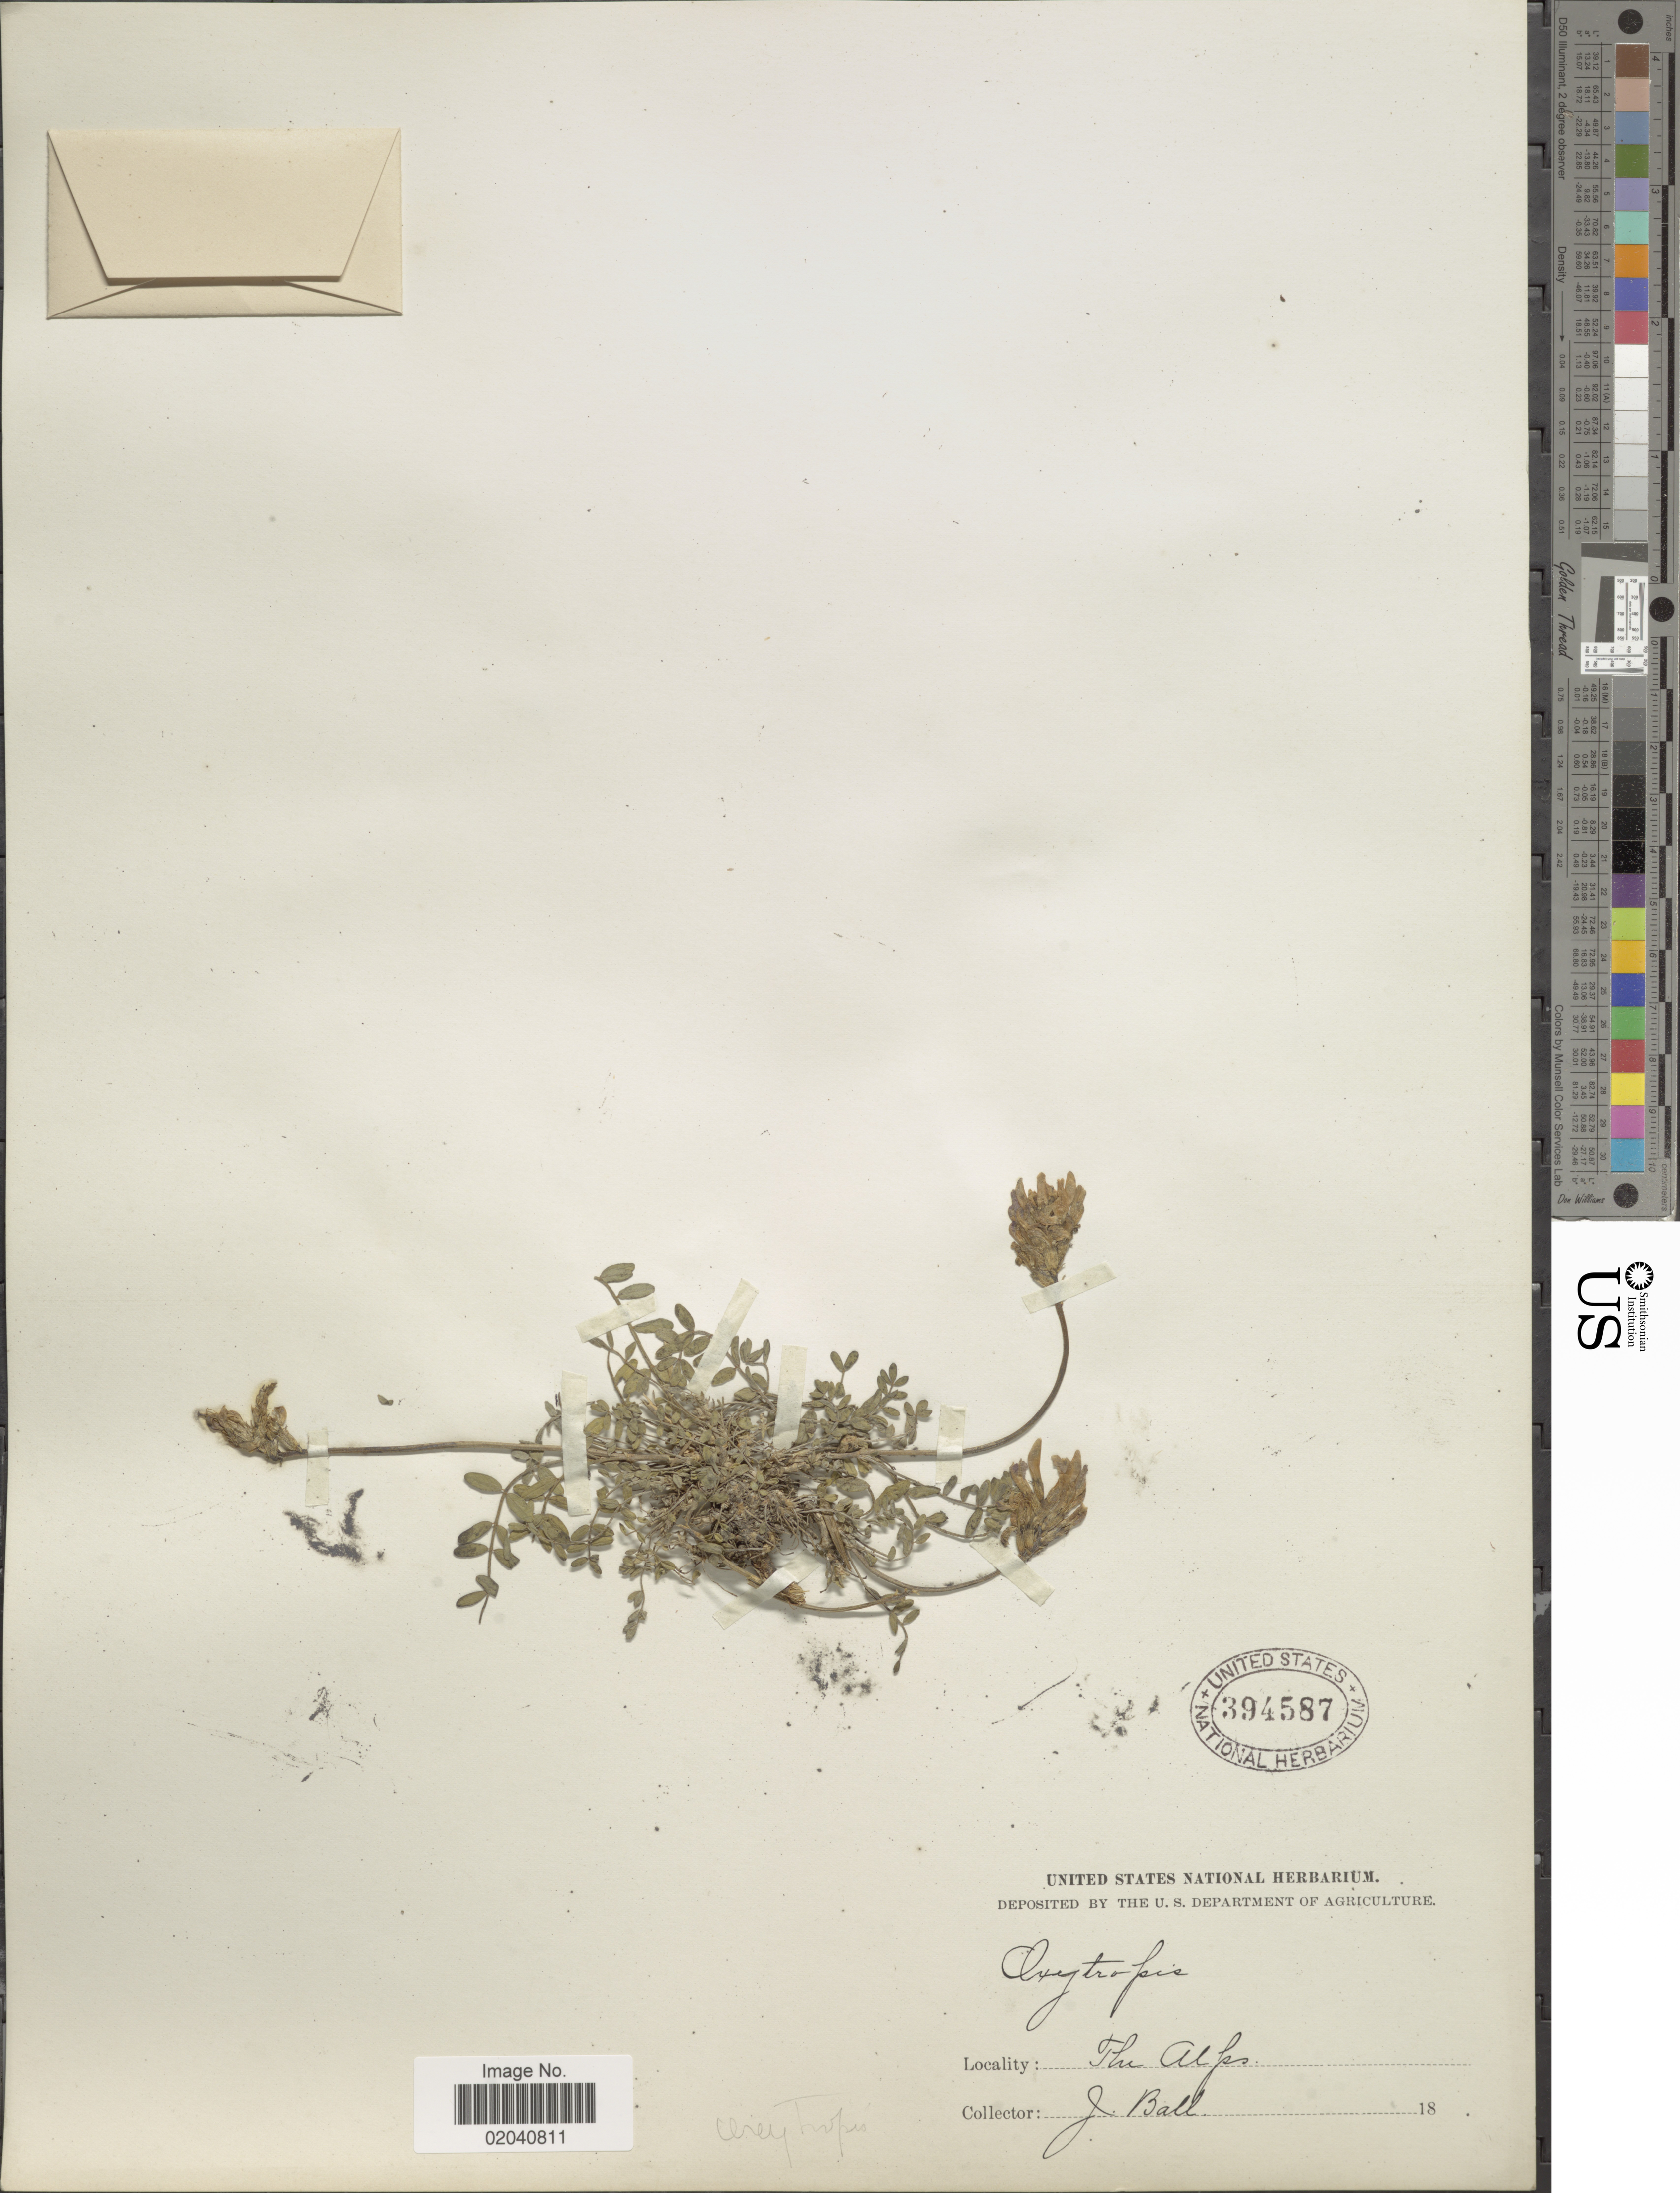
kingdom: Plantae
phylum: Tracheophyta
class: Magnoliopsida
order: Fabales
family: Fabaceae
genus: Oxytropis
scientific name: Oxytropis sp.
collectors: J. Ball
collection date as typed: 18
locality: The Alps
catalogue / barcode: US 394587